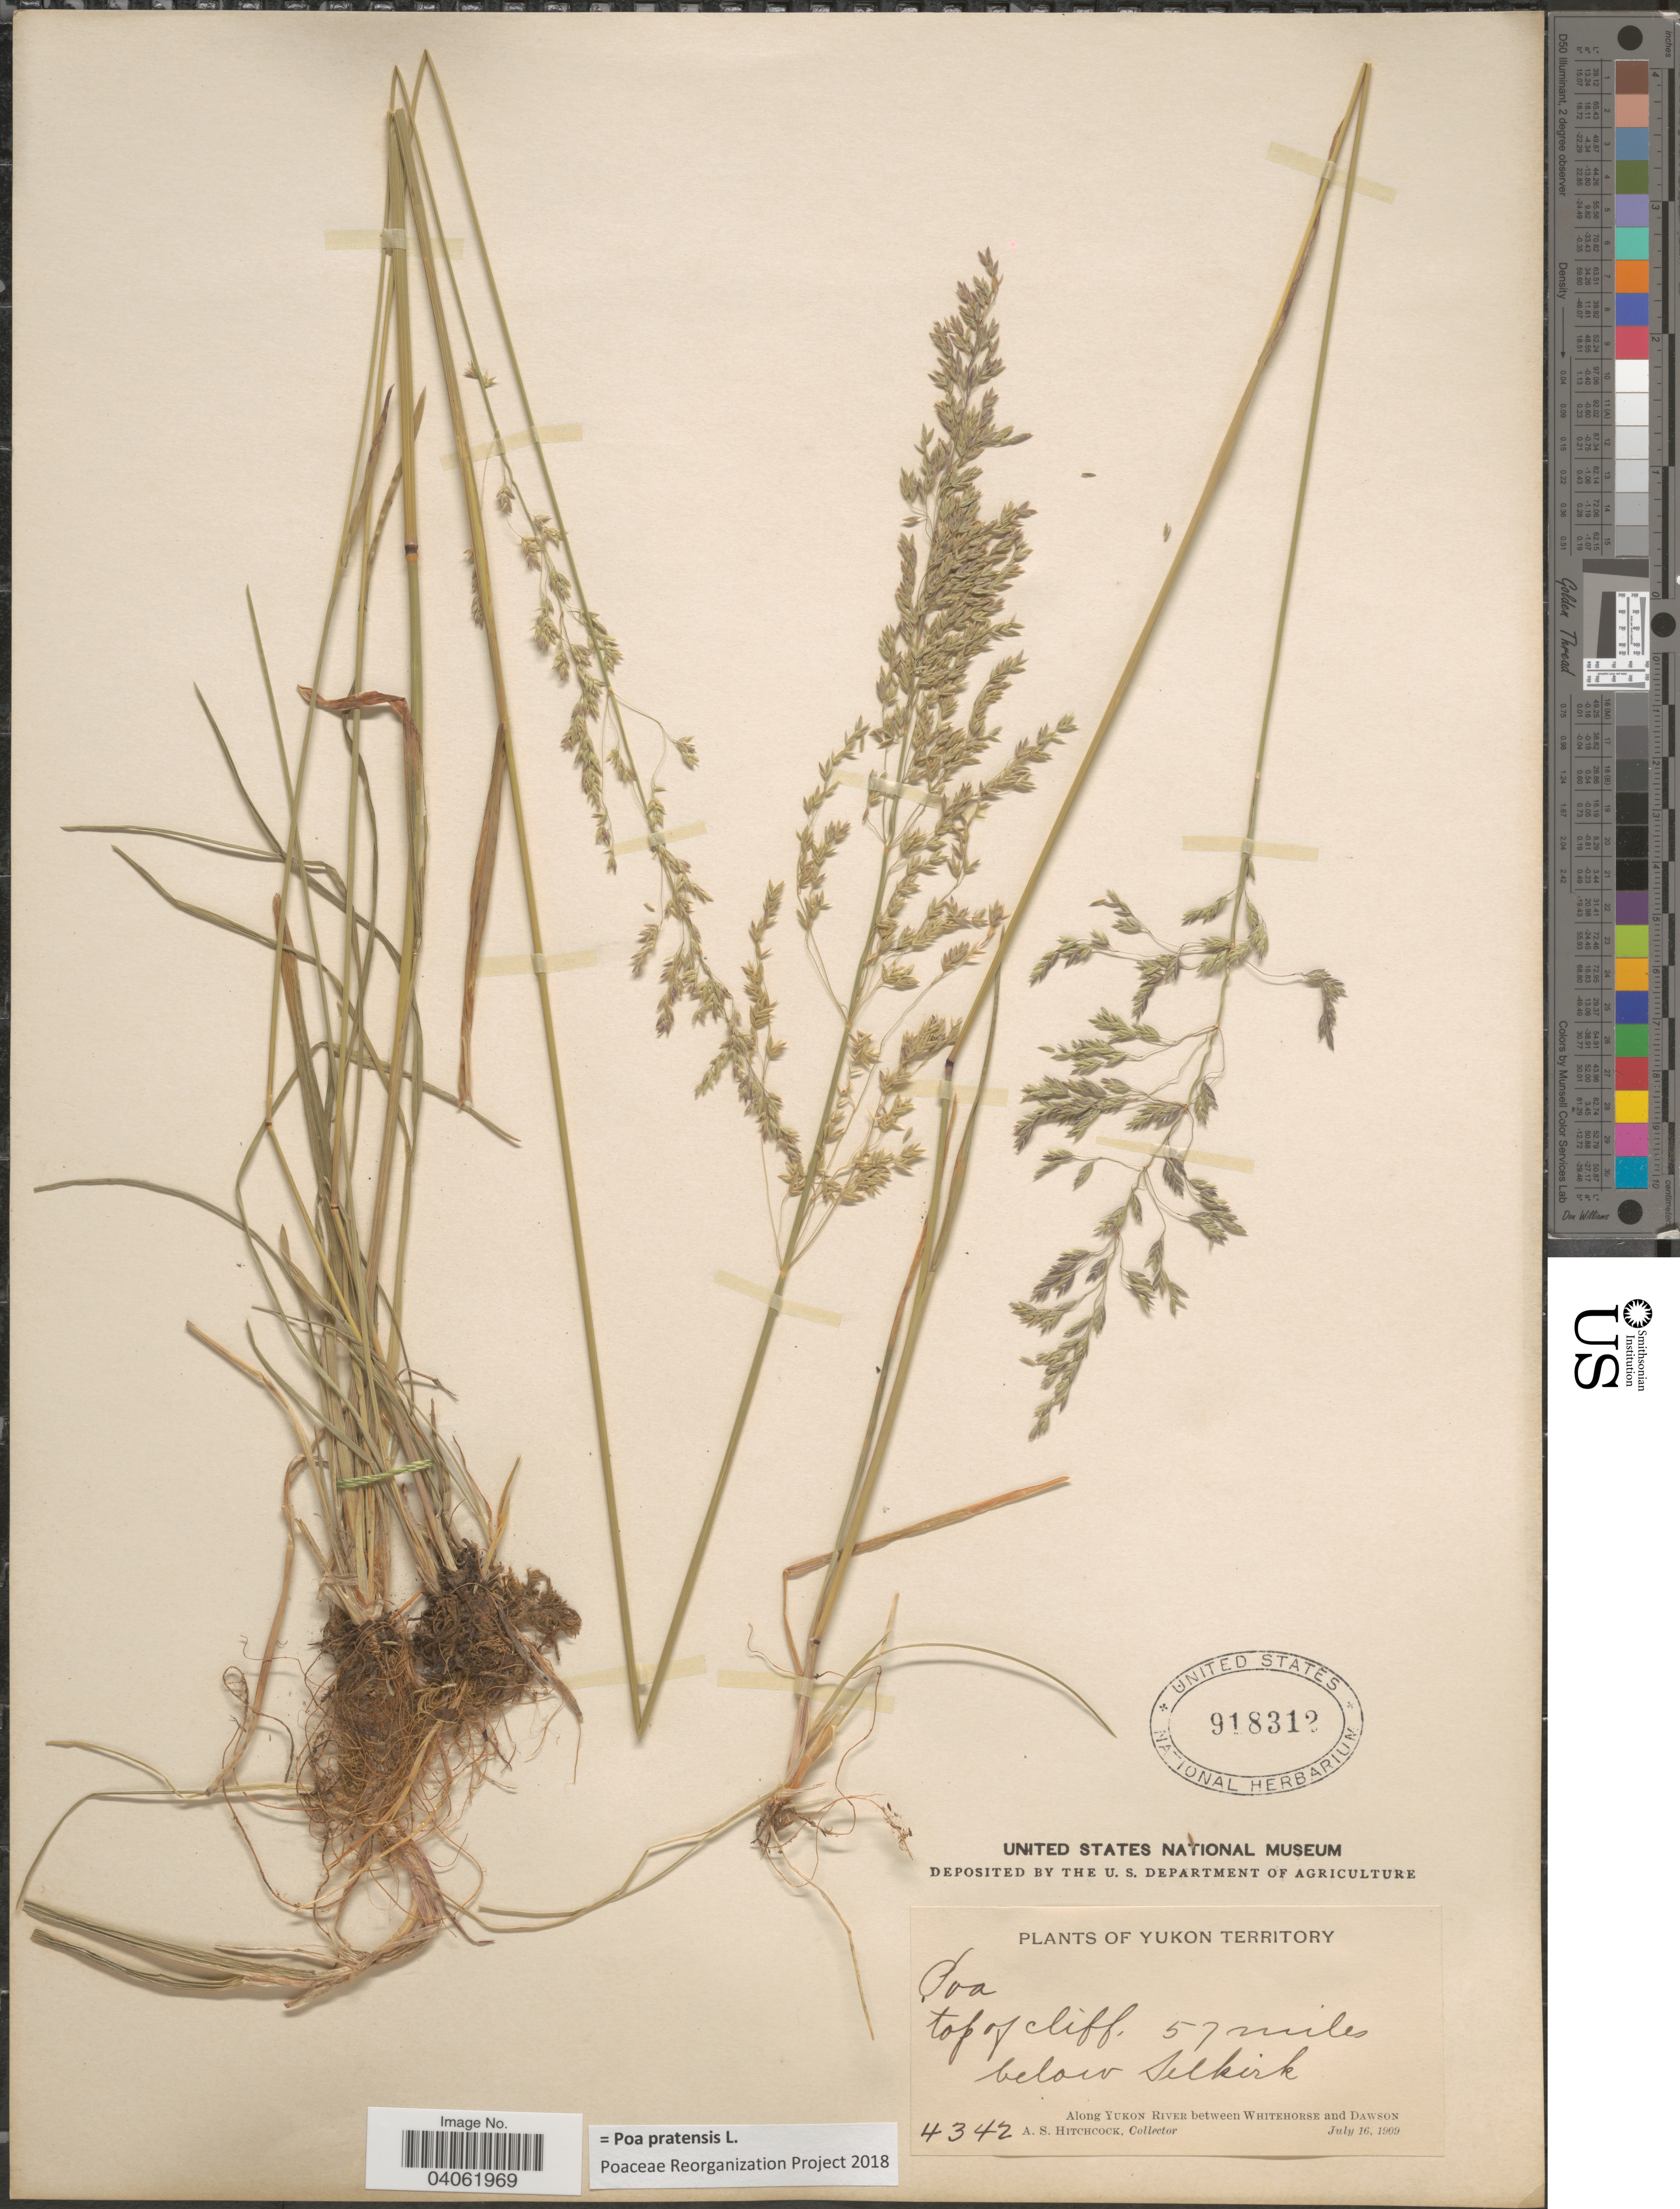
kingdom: Plantae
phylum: Tracheophyta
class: Liliopsida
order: Poales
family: Poaceae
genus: Poa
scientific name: Poa pratensis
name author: L.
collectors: A. S. Hitchcock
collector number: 4342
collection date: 1909-07-16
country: Canada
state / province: Yukon Territory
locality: Top of cliff, 57 miles below Selkirk. Along Yukon River between Whitehorse and Dawson.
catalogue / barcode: US 918312